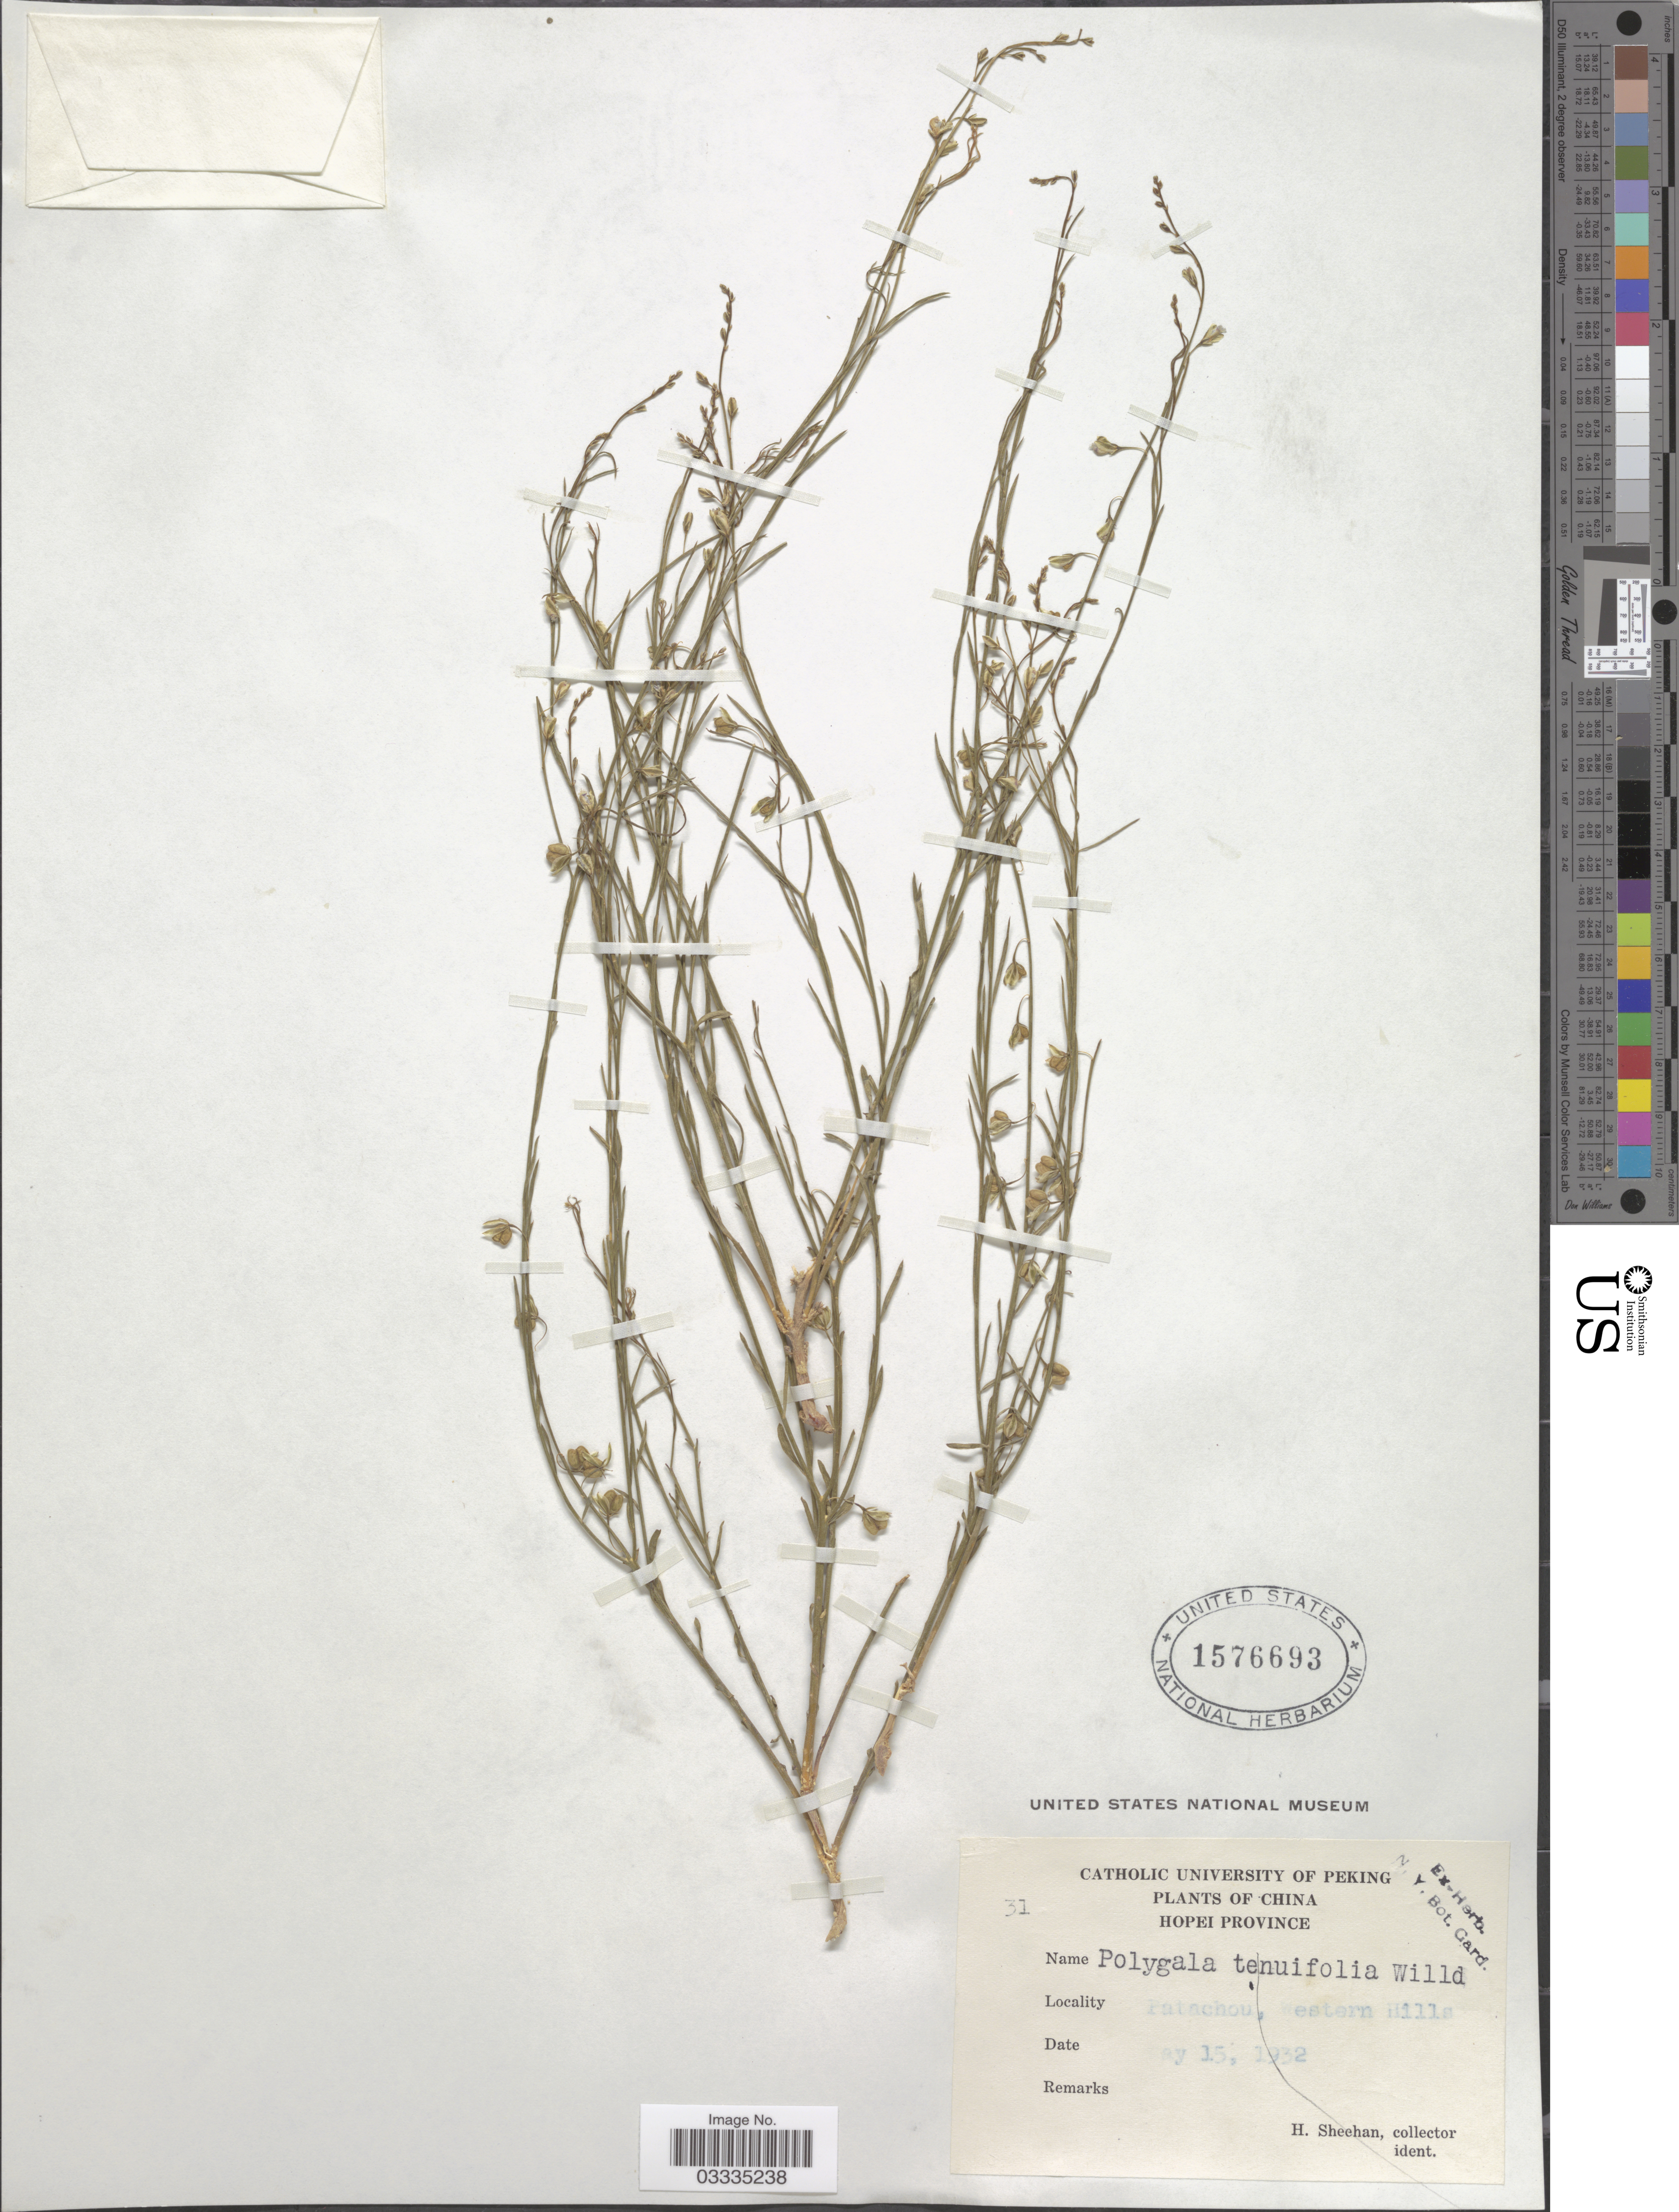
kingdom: Plantae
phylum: Tracheophyta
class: Magnoliopsida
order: Fabales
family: Polygalaceae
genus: Polygala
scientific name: Polygala tenuifolia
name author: Willd.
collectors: H. Sheehan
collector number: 31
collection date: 1932-05-15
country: China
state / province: Hebei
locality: Hopei Province. Patachou, Western Hills.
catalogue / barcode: US 1576693